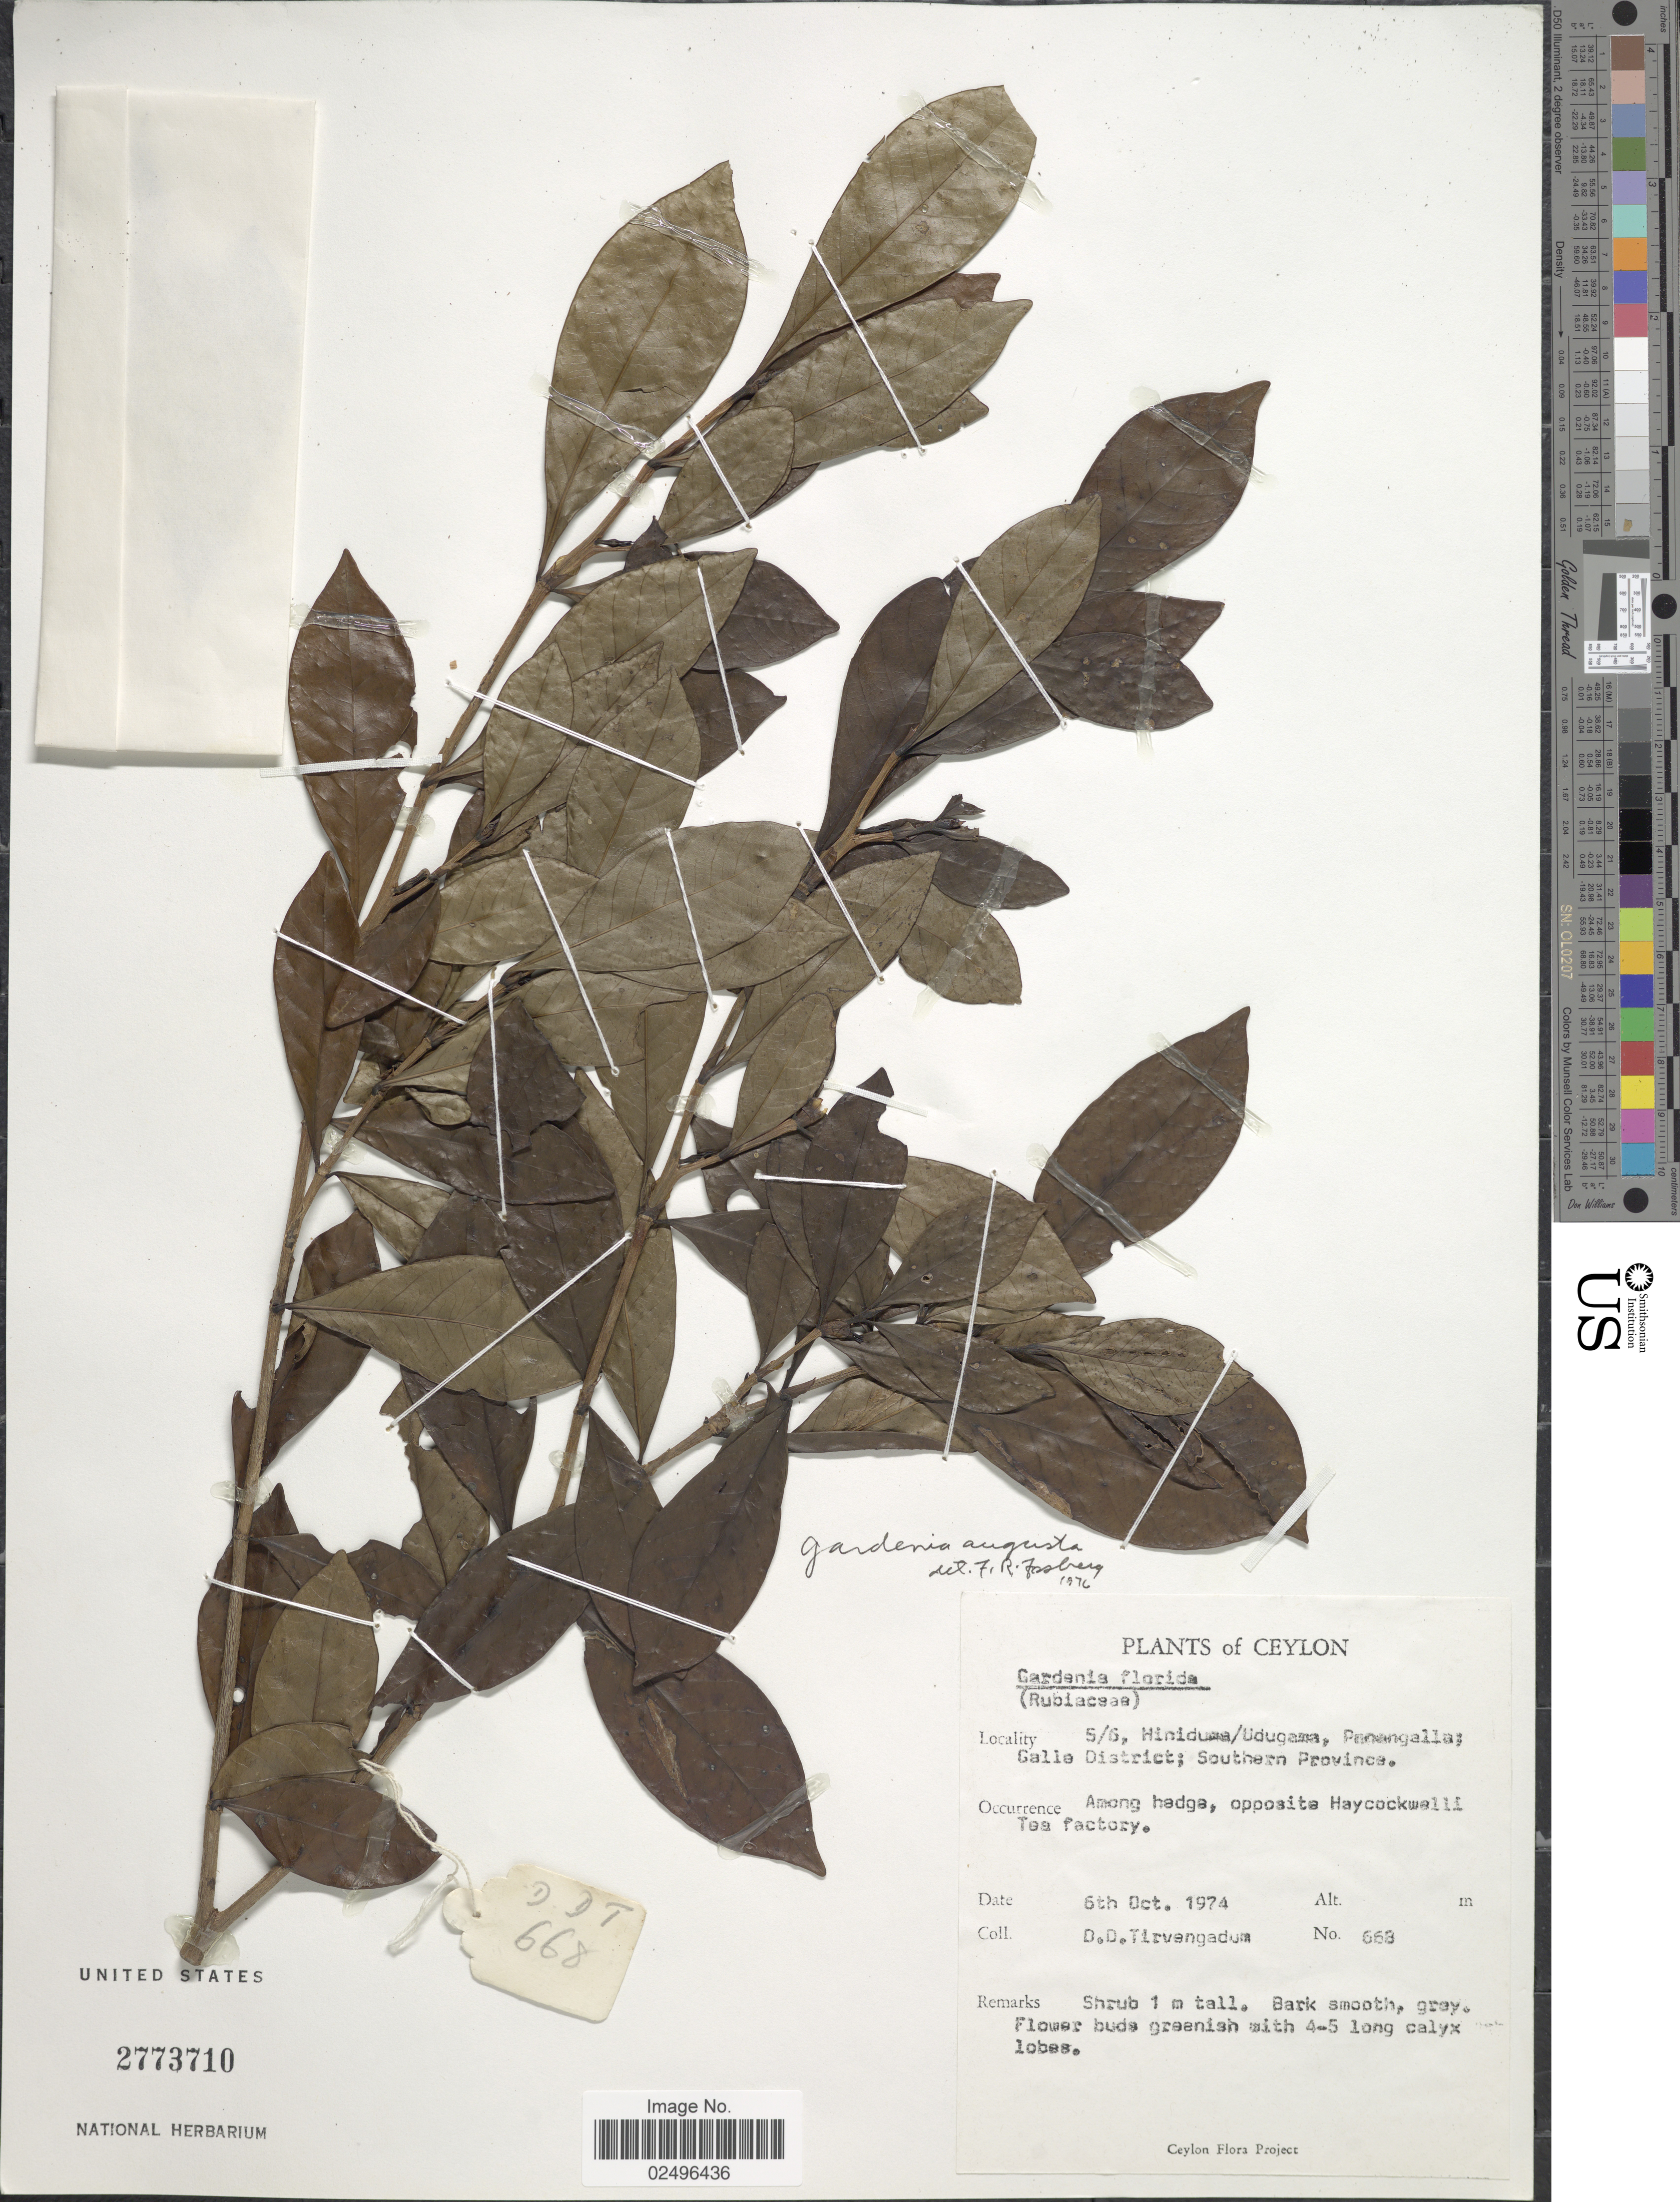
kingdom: Plantae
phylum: Tracheophyta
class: Magnoliopsida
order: Gentianales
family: Rubiaceae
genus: Gardenia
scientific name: Gardenia augusta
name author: (L.) Merr.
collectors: D. Tirvengadum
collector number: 663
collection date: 1974-10-06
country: Sri Lanka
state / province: Southern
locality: Ceylon, S/G Hiniduma/Udugama, Panangalla, Galle District, Southern Province [interpreted] Opposite Haycockwell Tea Factory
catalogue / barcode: US 2773710